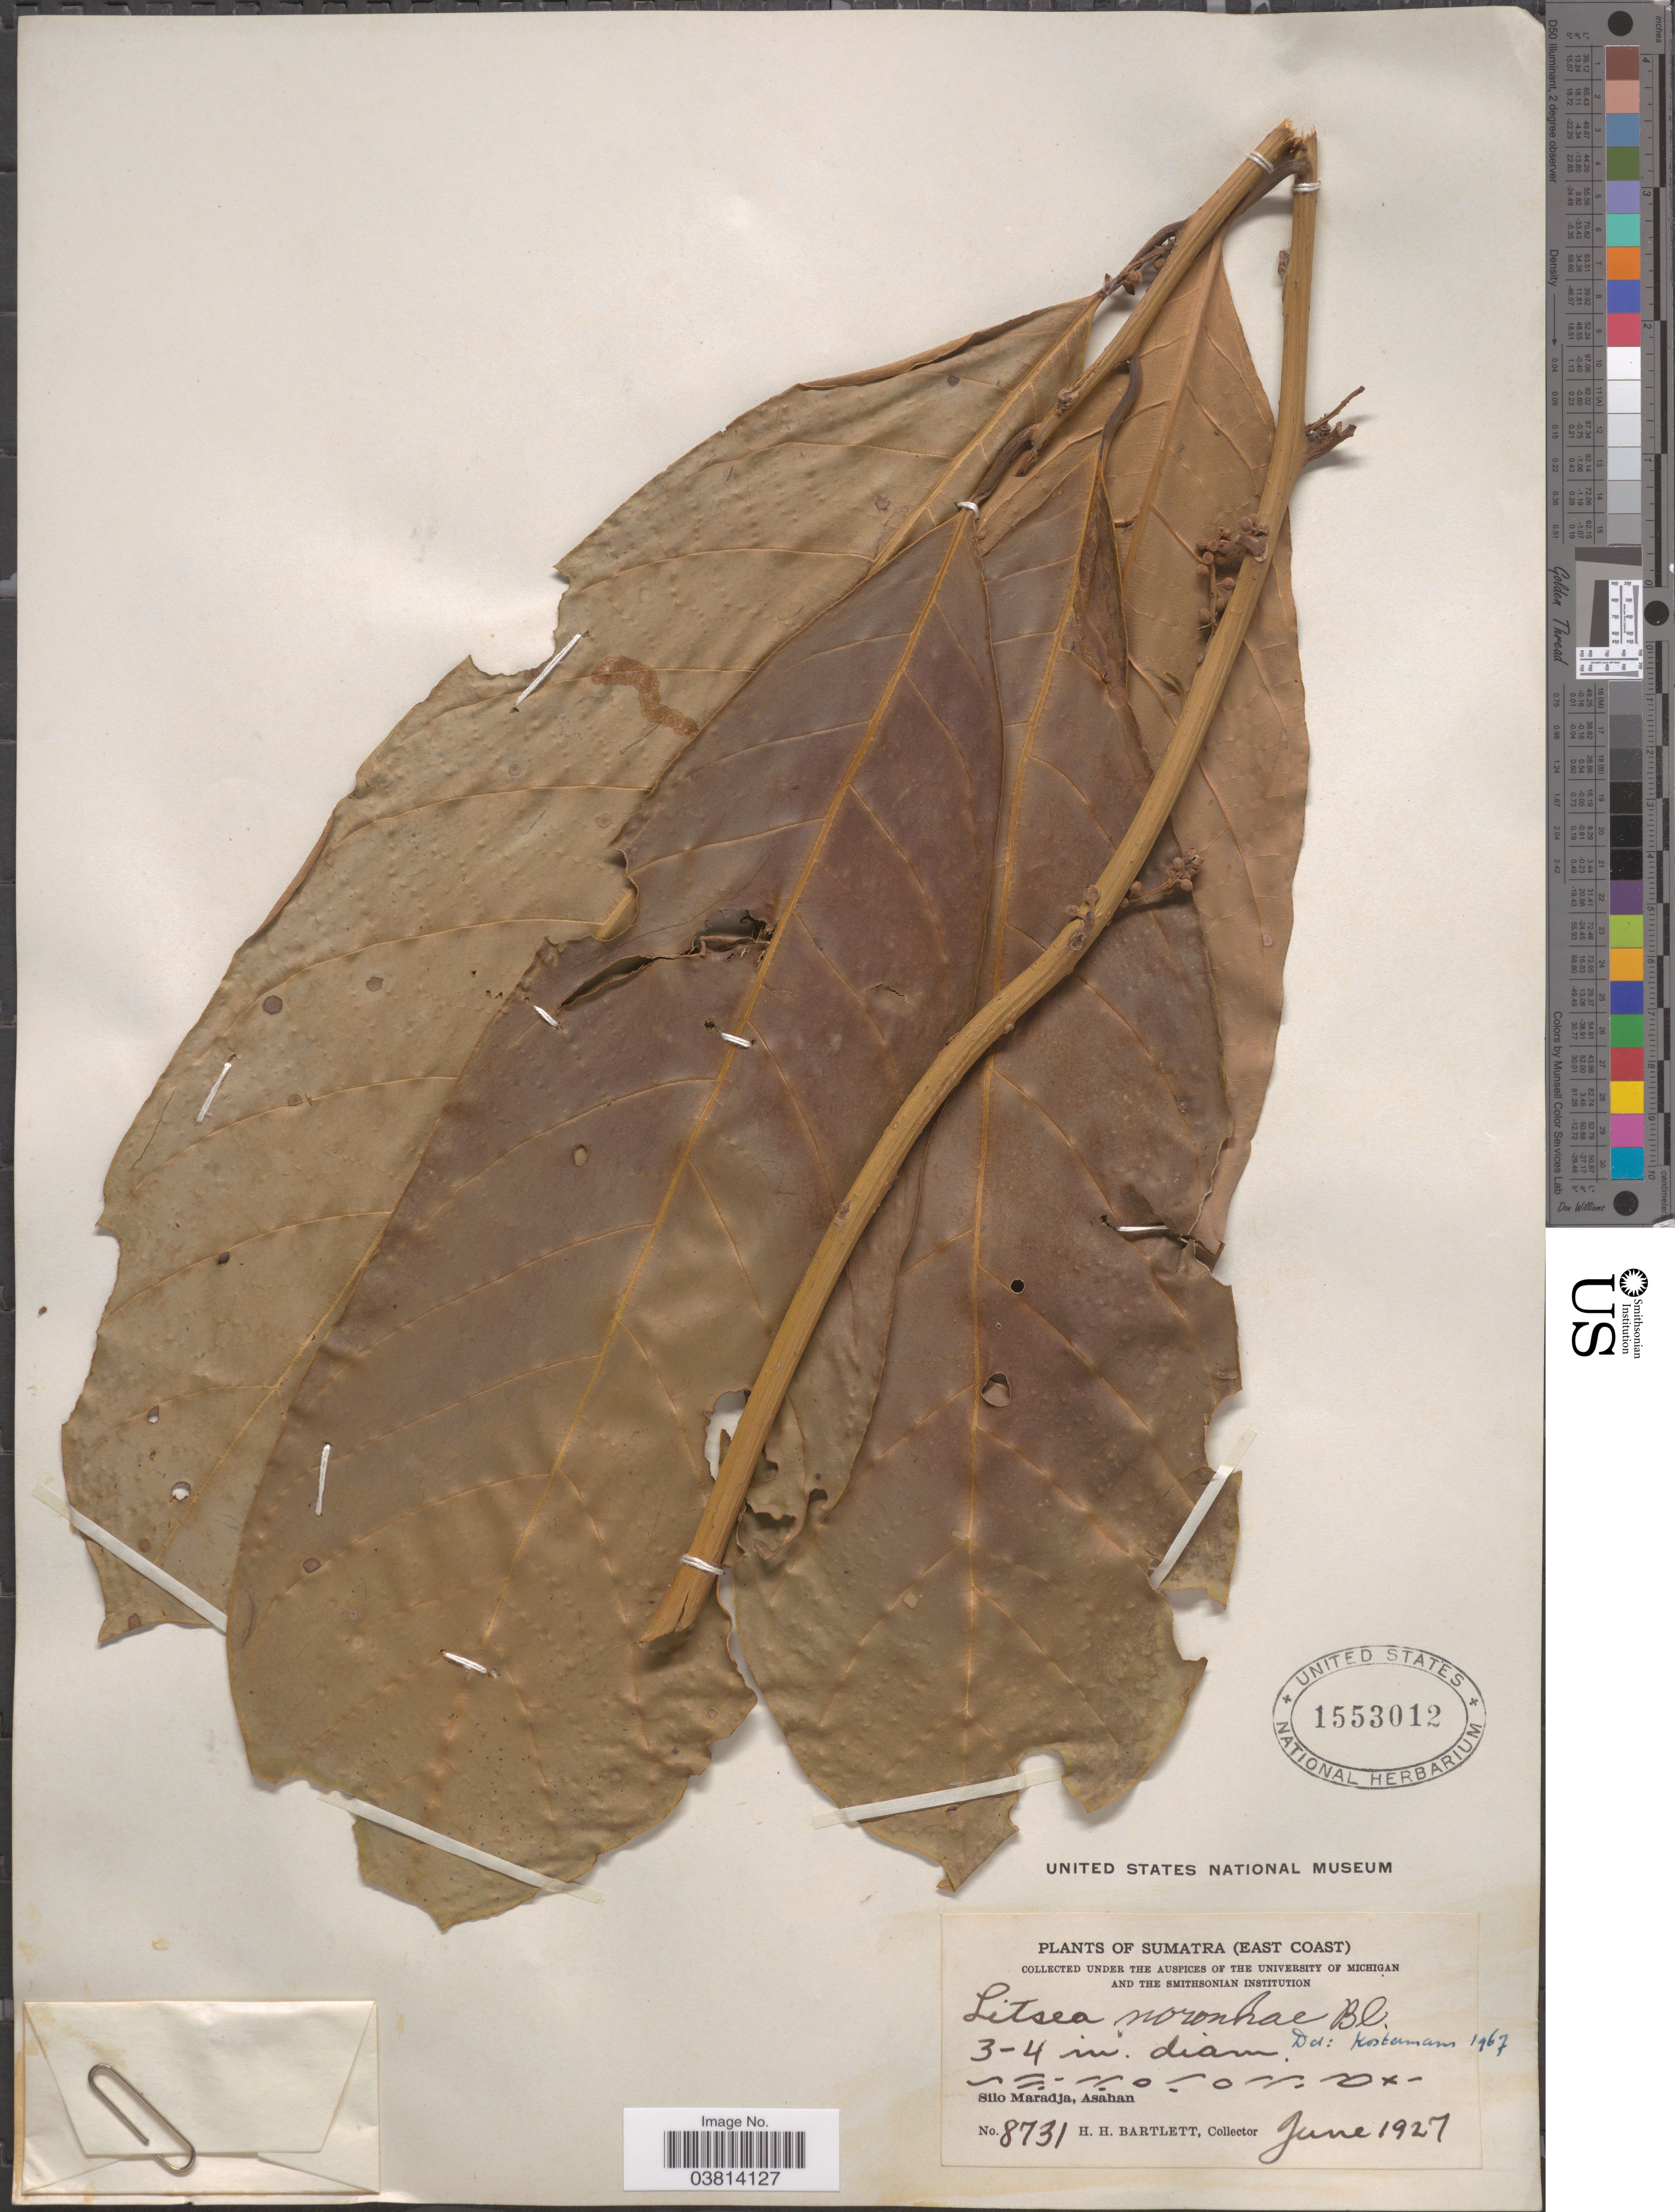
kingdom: Plantae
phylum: Tracheophyta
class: Magnoliopsida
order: Laurales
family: Lauraceae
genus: Litsea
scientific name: Litsea noronhae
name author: Blume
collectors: H. H. Bartlett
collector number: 8731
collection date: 1927-06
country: Indonesia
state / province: Sumatra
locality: (East Coast). Silo Maradja, Asahan.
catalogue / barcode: US 1553012